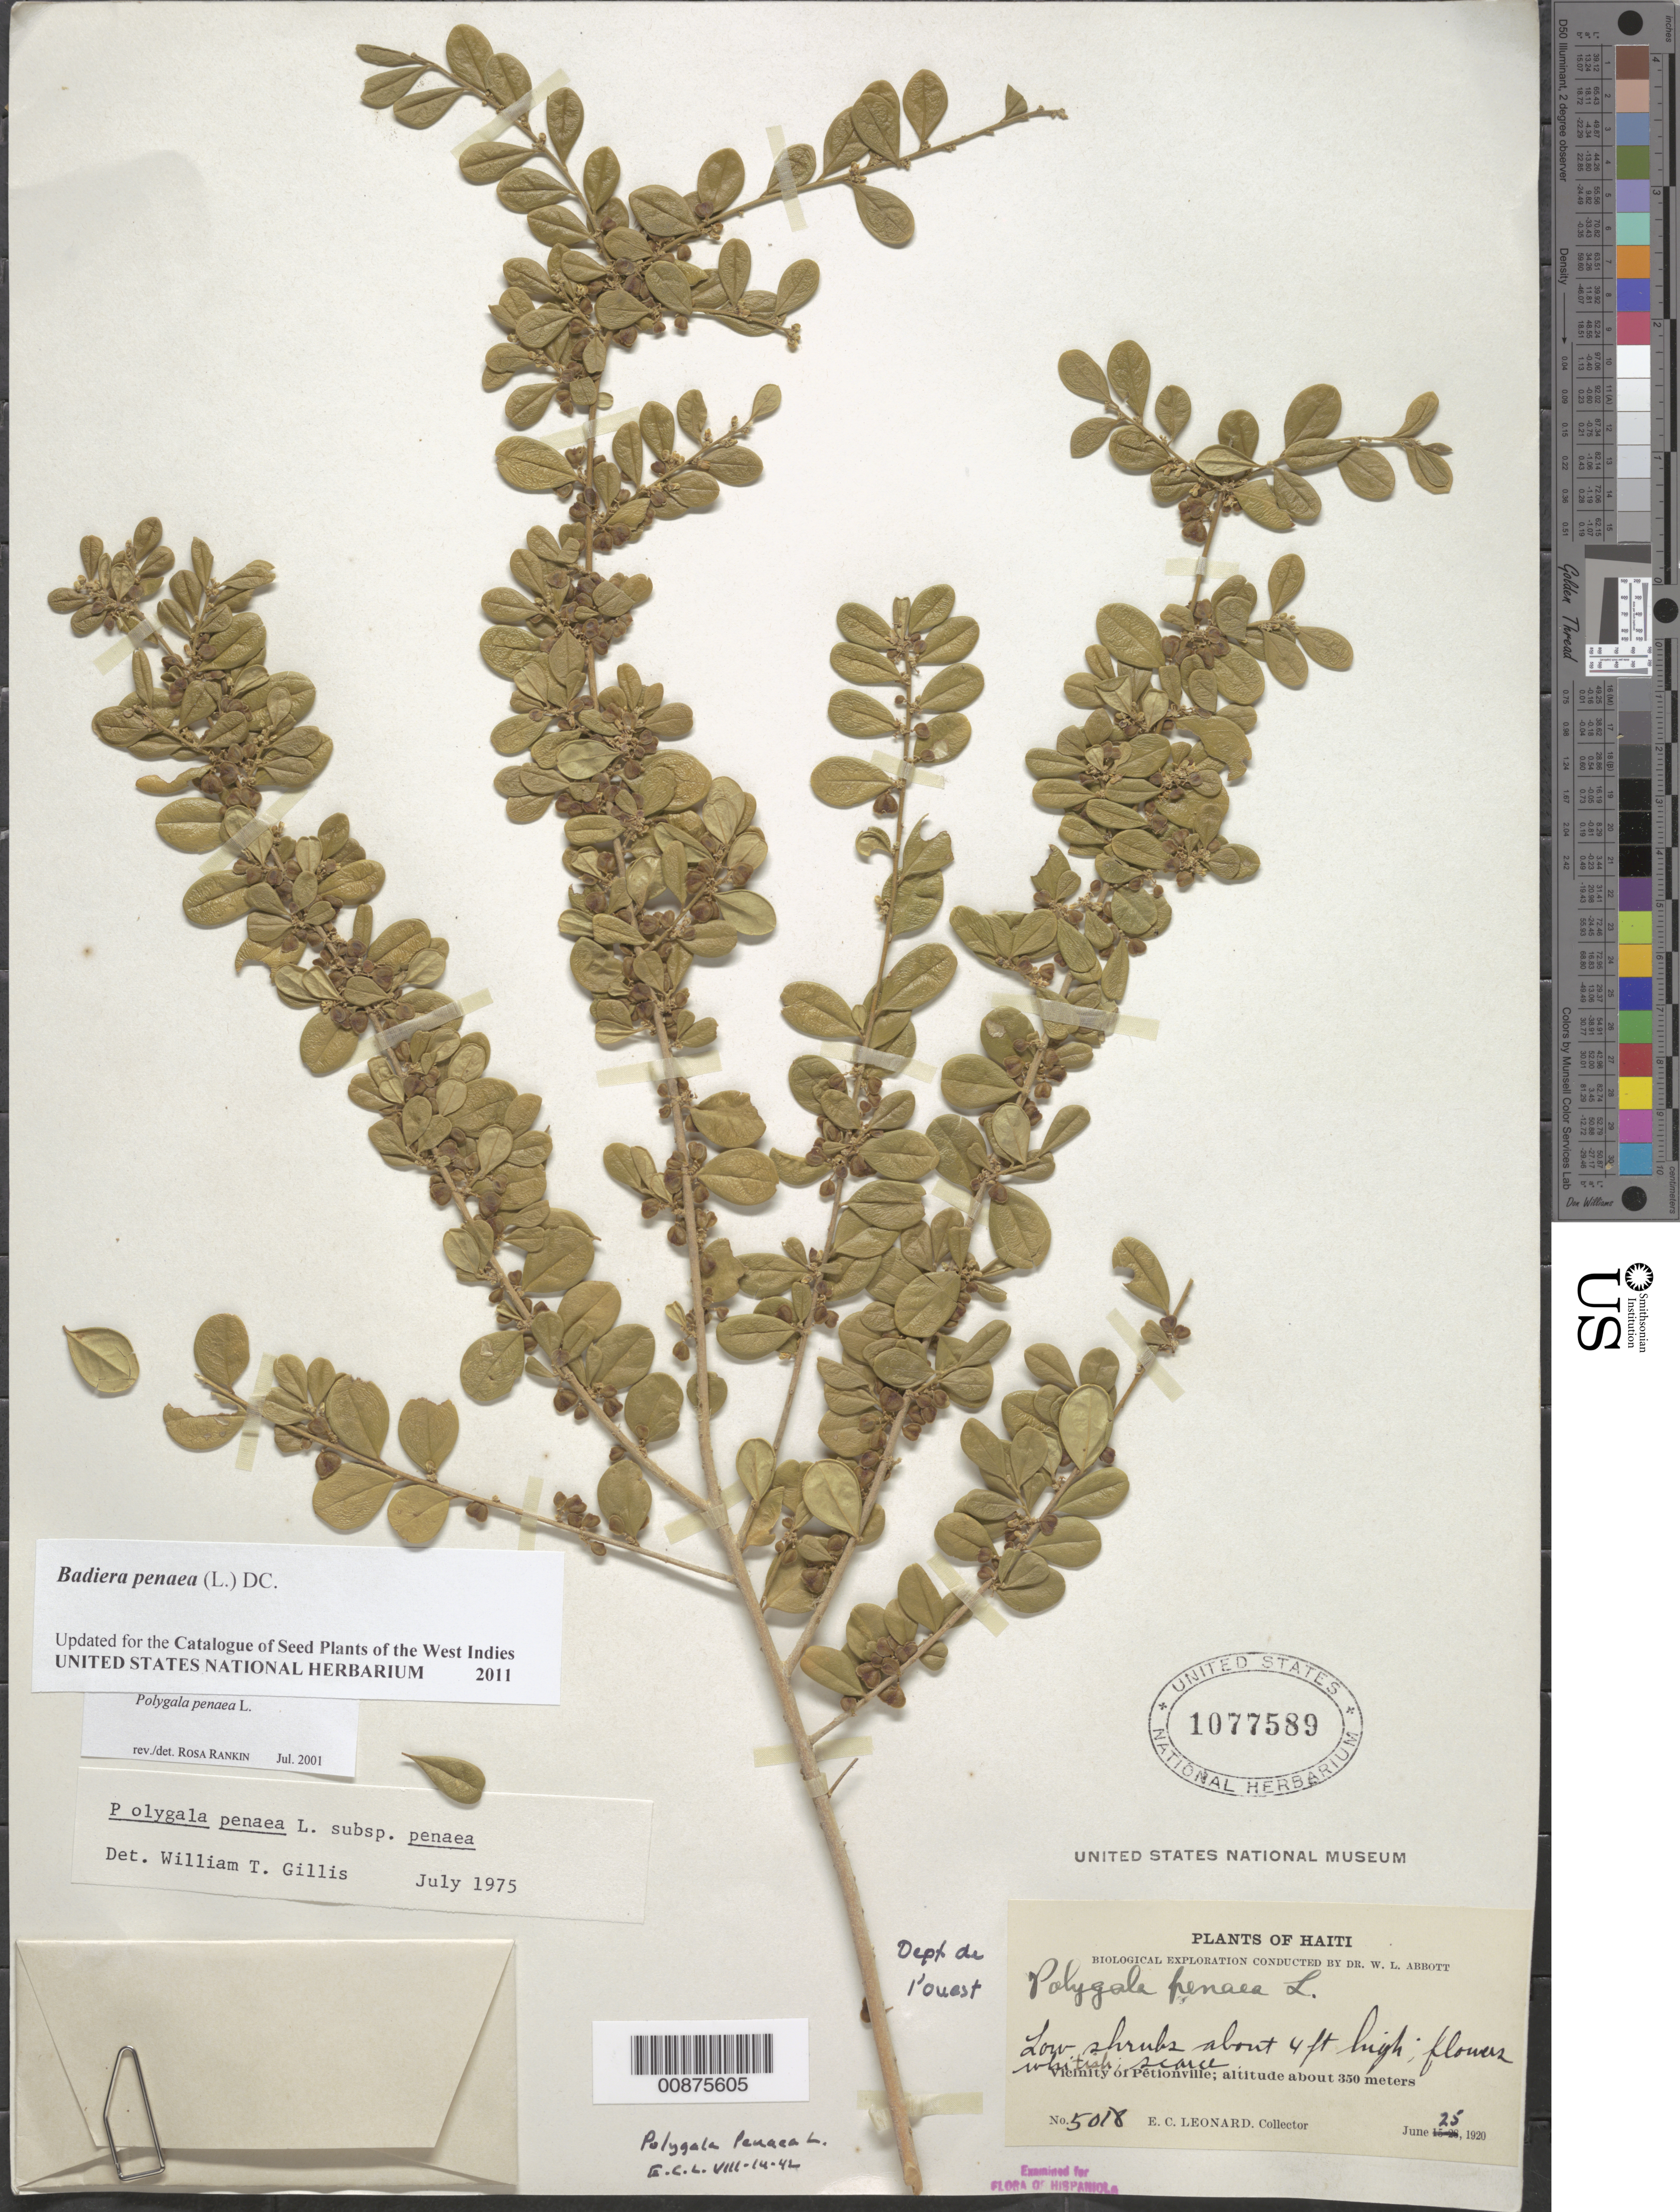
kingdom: Plantae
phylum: Tracheophyta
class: Magnoliopsida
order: Fabales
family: Polygalaceae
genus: Badiera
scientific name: Badiera penaea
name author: (L.) DC.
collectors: E. C. Leonard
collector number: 5018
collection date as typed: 25 Jun 1920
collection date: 1920-06-25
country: Haiti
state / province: Ouest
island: Hispaniola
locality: Vicinity of Pétionville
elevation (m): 350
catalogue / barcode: US 1077589